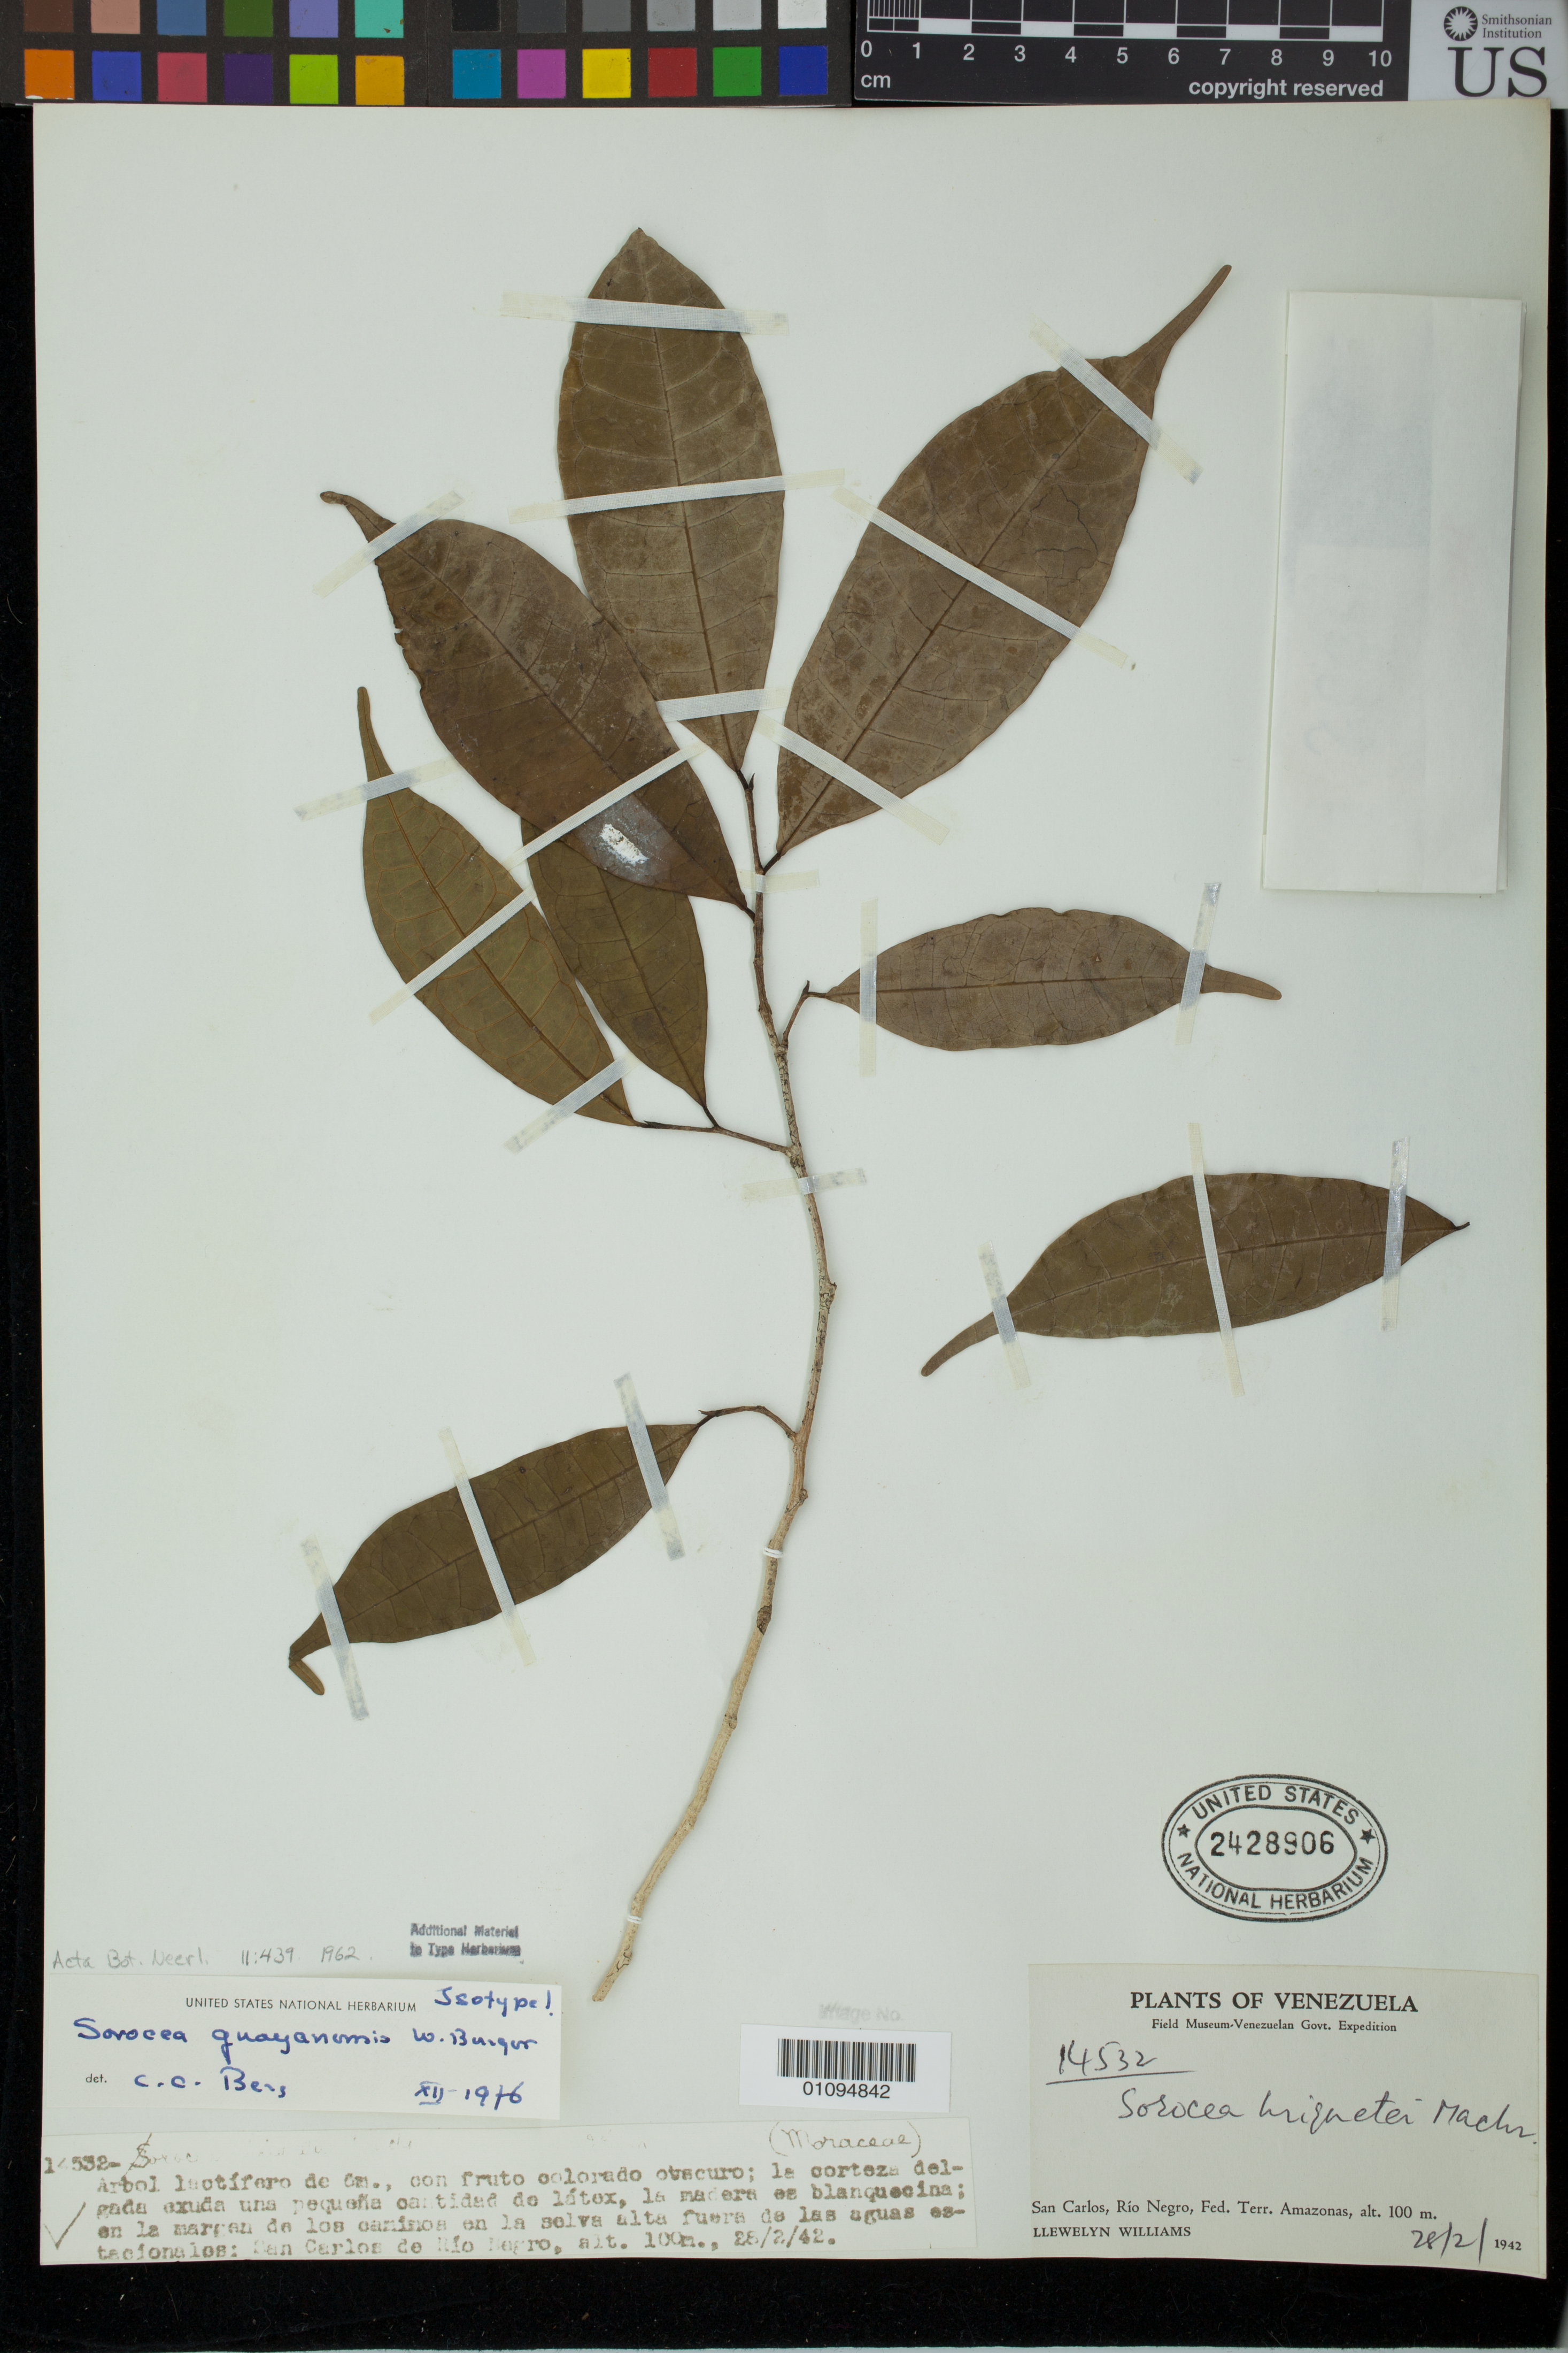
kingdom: Plantae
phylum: Tracheophyta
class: Magnoliopsida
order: Rosales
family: Moraceae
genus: Sorocea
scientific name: Sorocea guayanensis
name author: W.C. Burger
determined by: Berg, C. C.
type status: Isotype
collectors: Ll. Williams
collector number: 14532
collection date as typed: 28 Feb 1942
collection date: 1942-02-28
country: Venezuela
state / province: Amazonas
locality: San Carlos de Rio Negro.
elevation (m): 100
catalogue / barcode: US 2428906